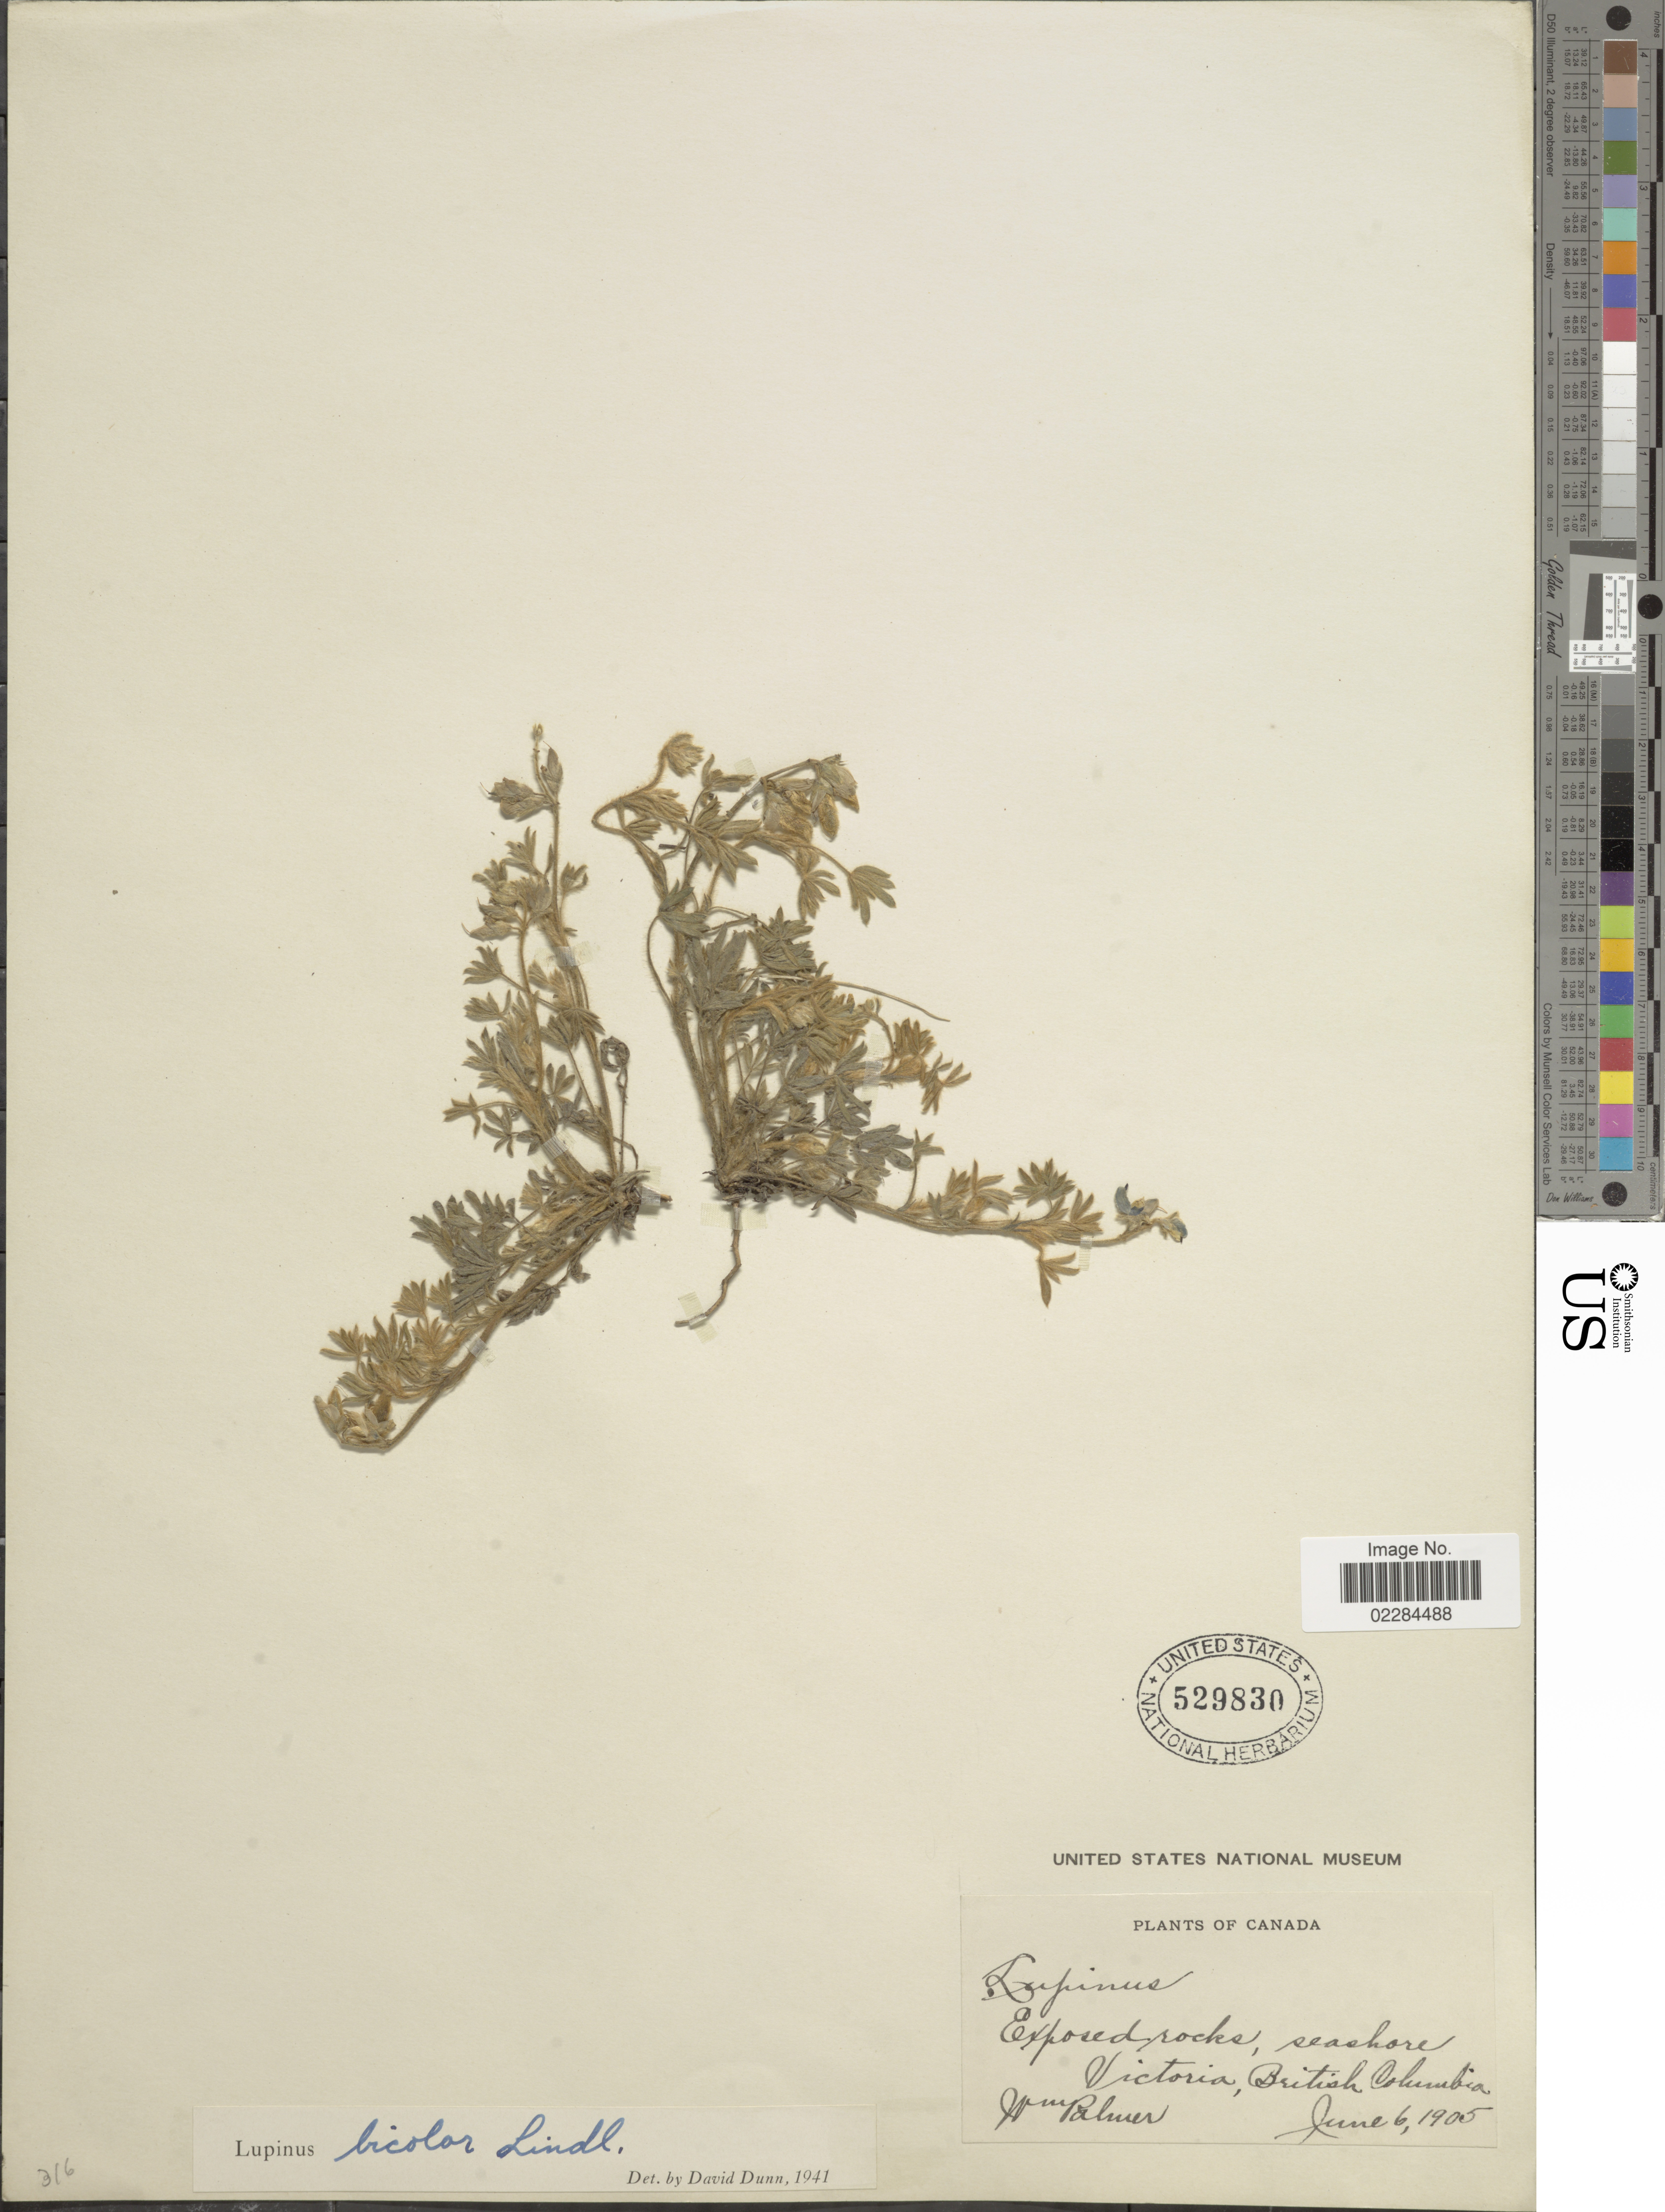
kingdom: Plantae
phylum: Tracheophyta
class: Magnoliopsida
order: Fabales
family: Fabaceae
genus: Lupinus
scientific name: Lupinus bicolor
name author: Lindl.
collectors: W. M. Palmer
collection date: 1905-06-06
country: Canada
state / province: British Columbia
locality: Exposed rocks, seashore Victoria, British Columbia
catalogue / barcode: US 529830